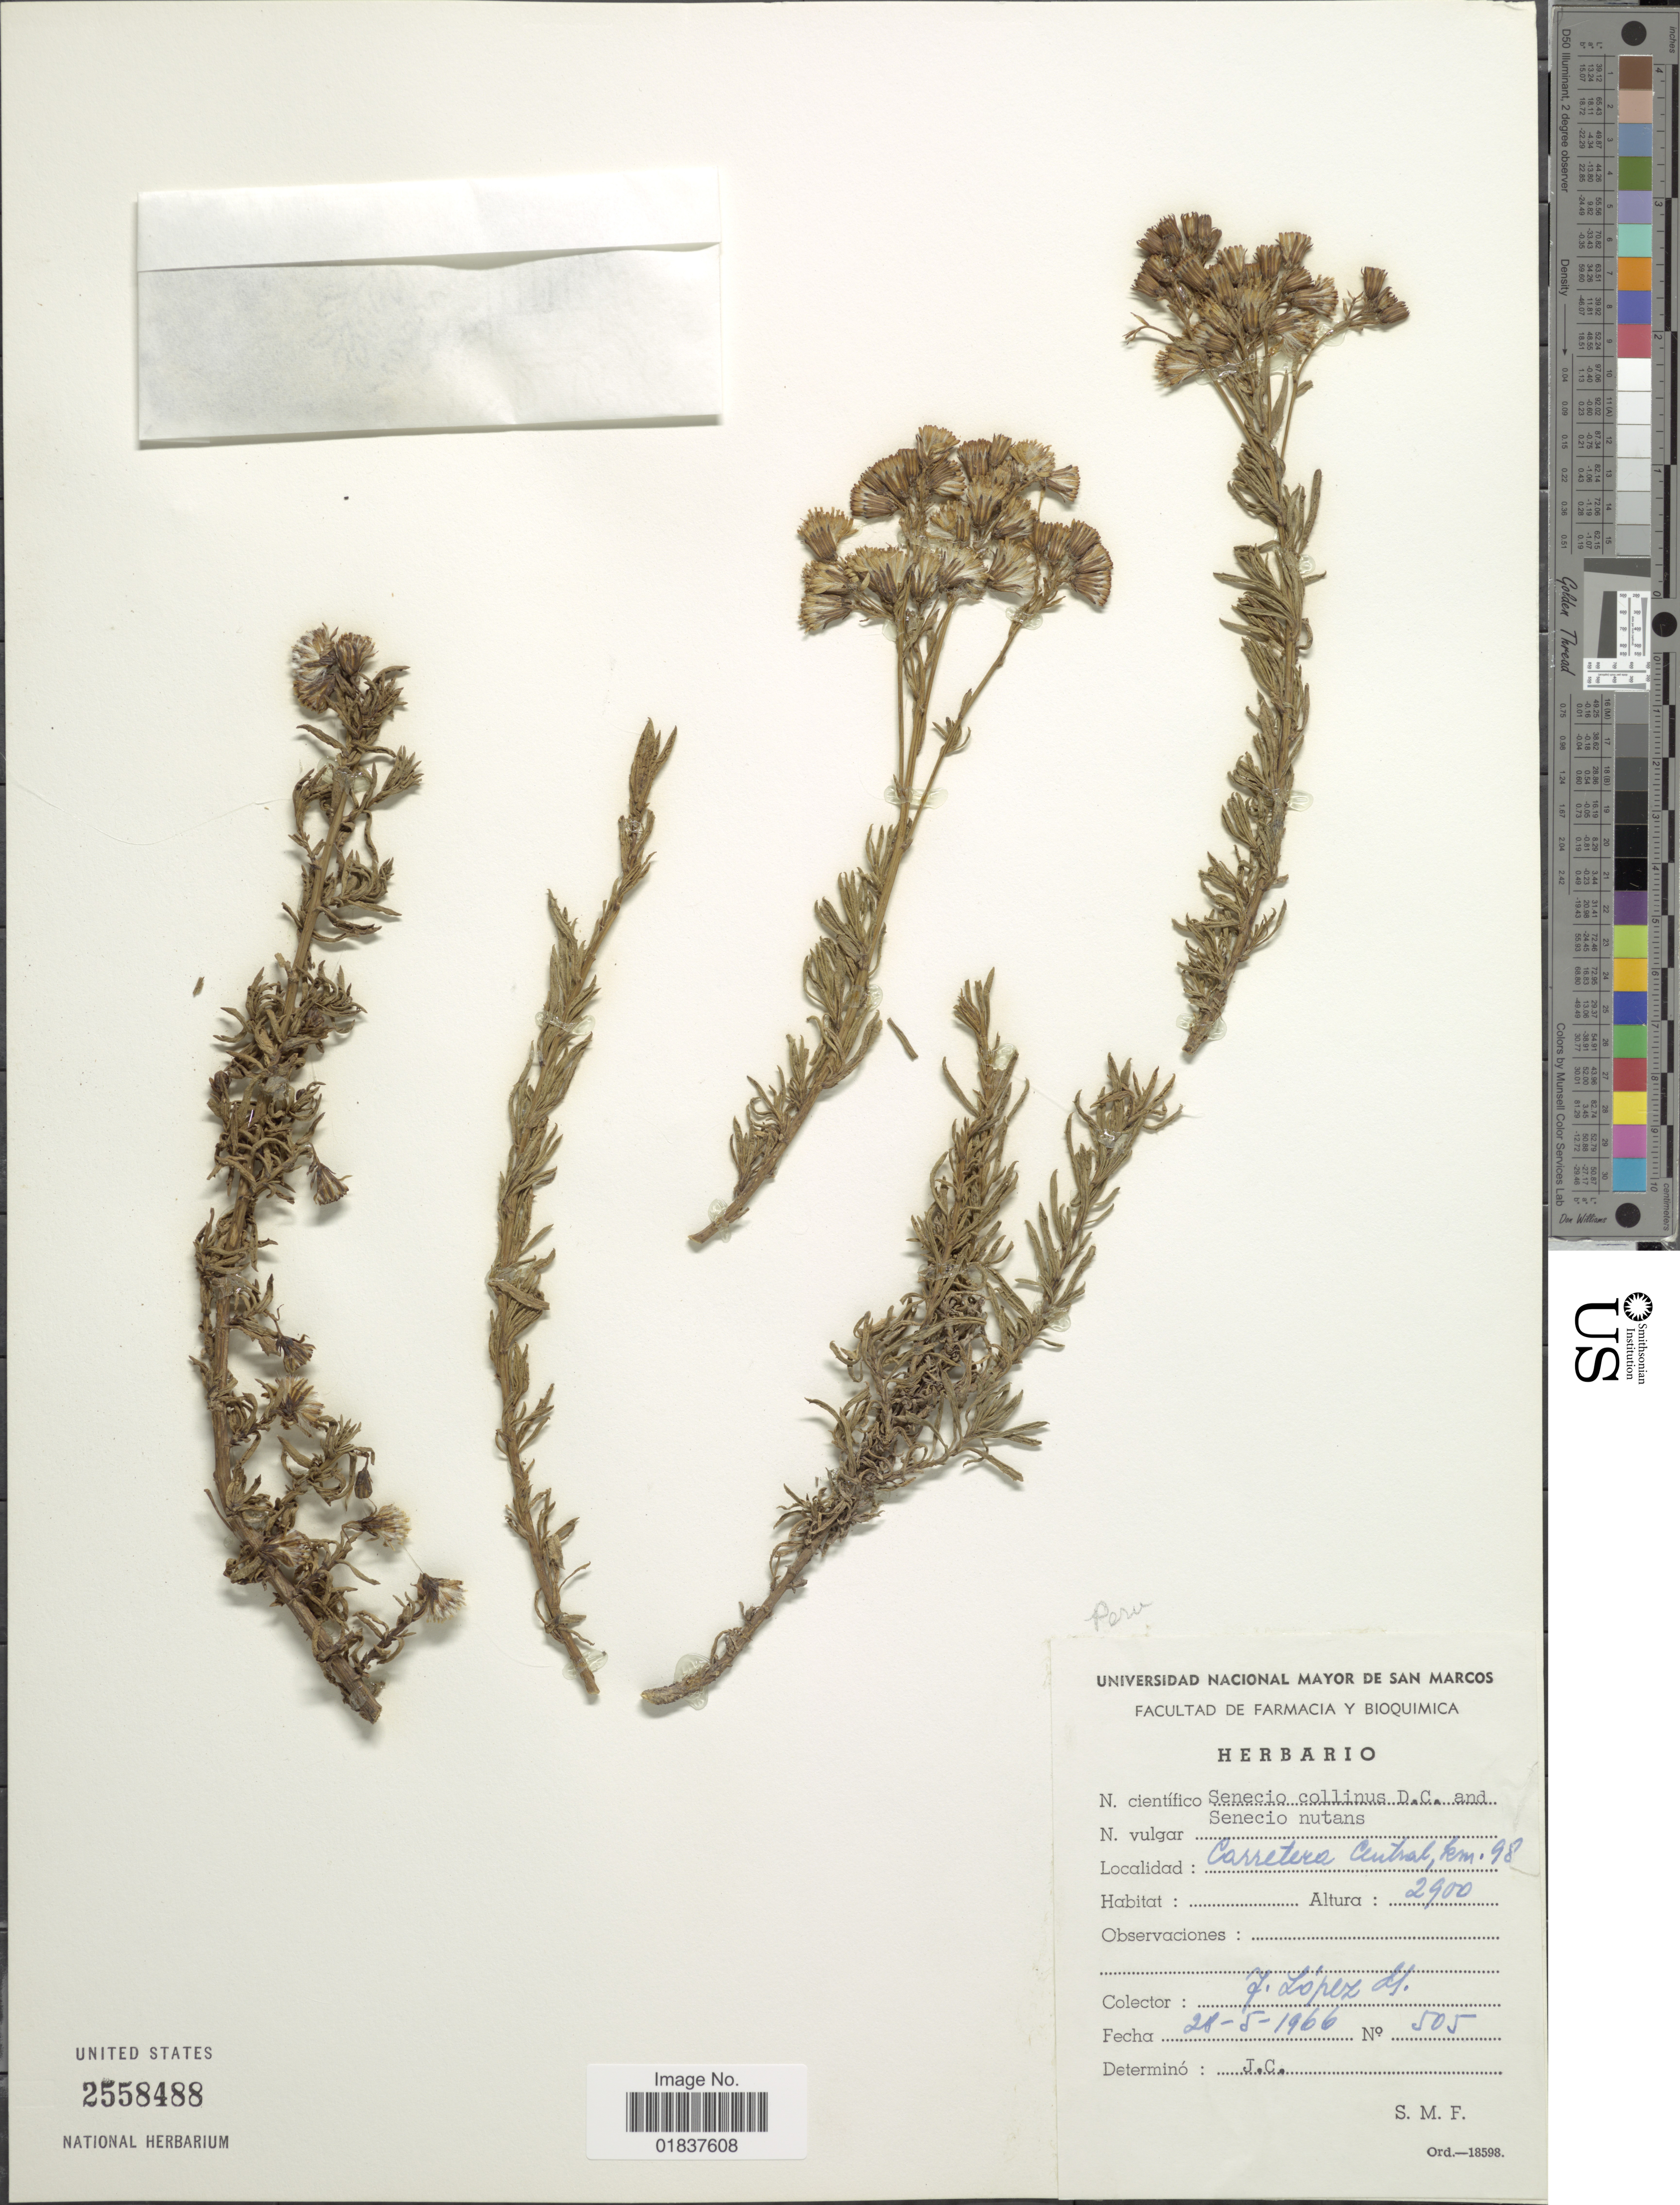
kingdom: Plantae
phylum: Tracheophyta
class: Magnoliopsida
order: Asterales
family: Asteraceae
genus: Senecio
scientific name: Senecio collinus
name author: DC.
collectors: J. Lopez M.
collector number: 505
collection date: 1966-05-28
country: Peru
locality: Carretera Central, km. 98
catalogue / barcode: US 2558488